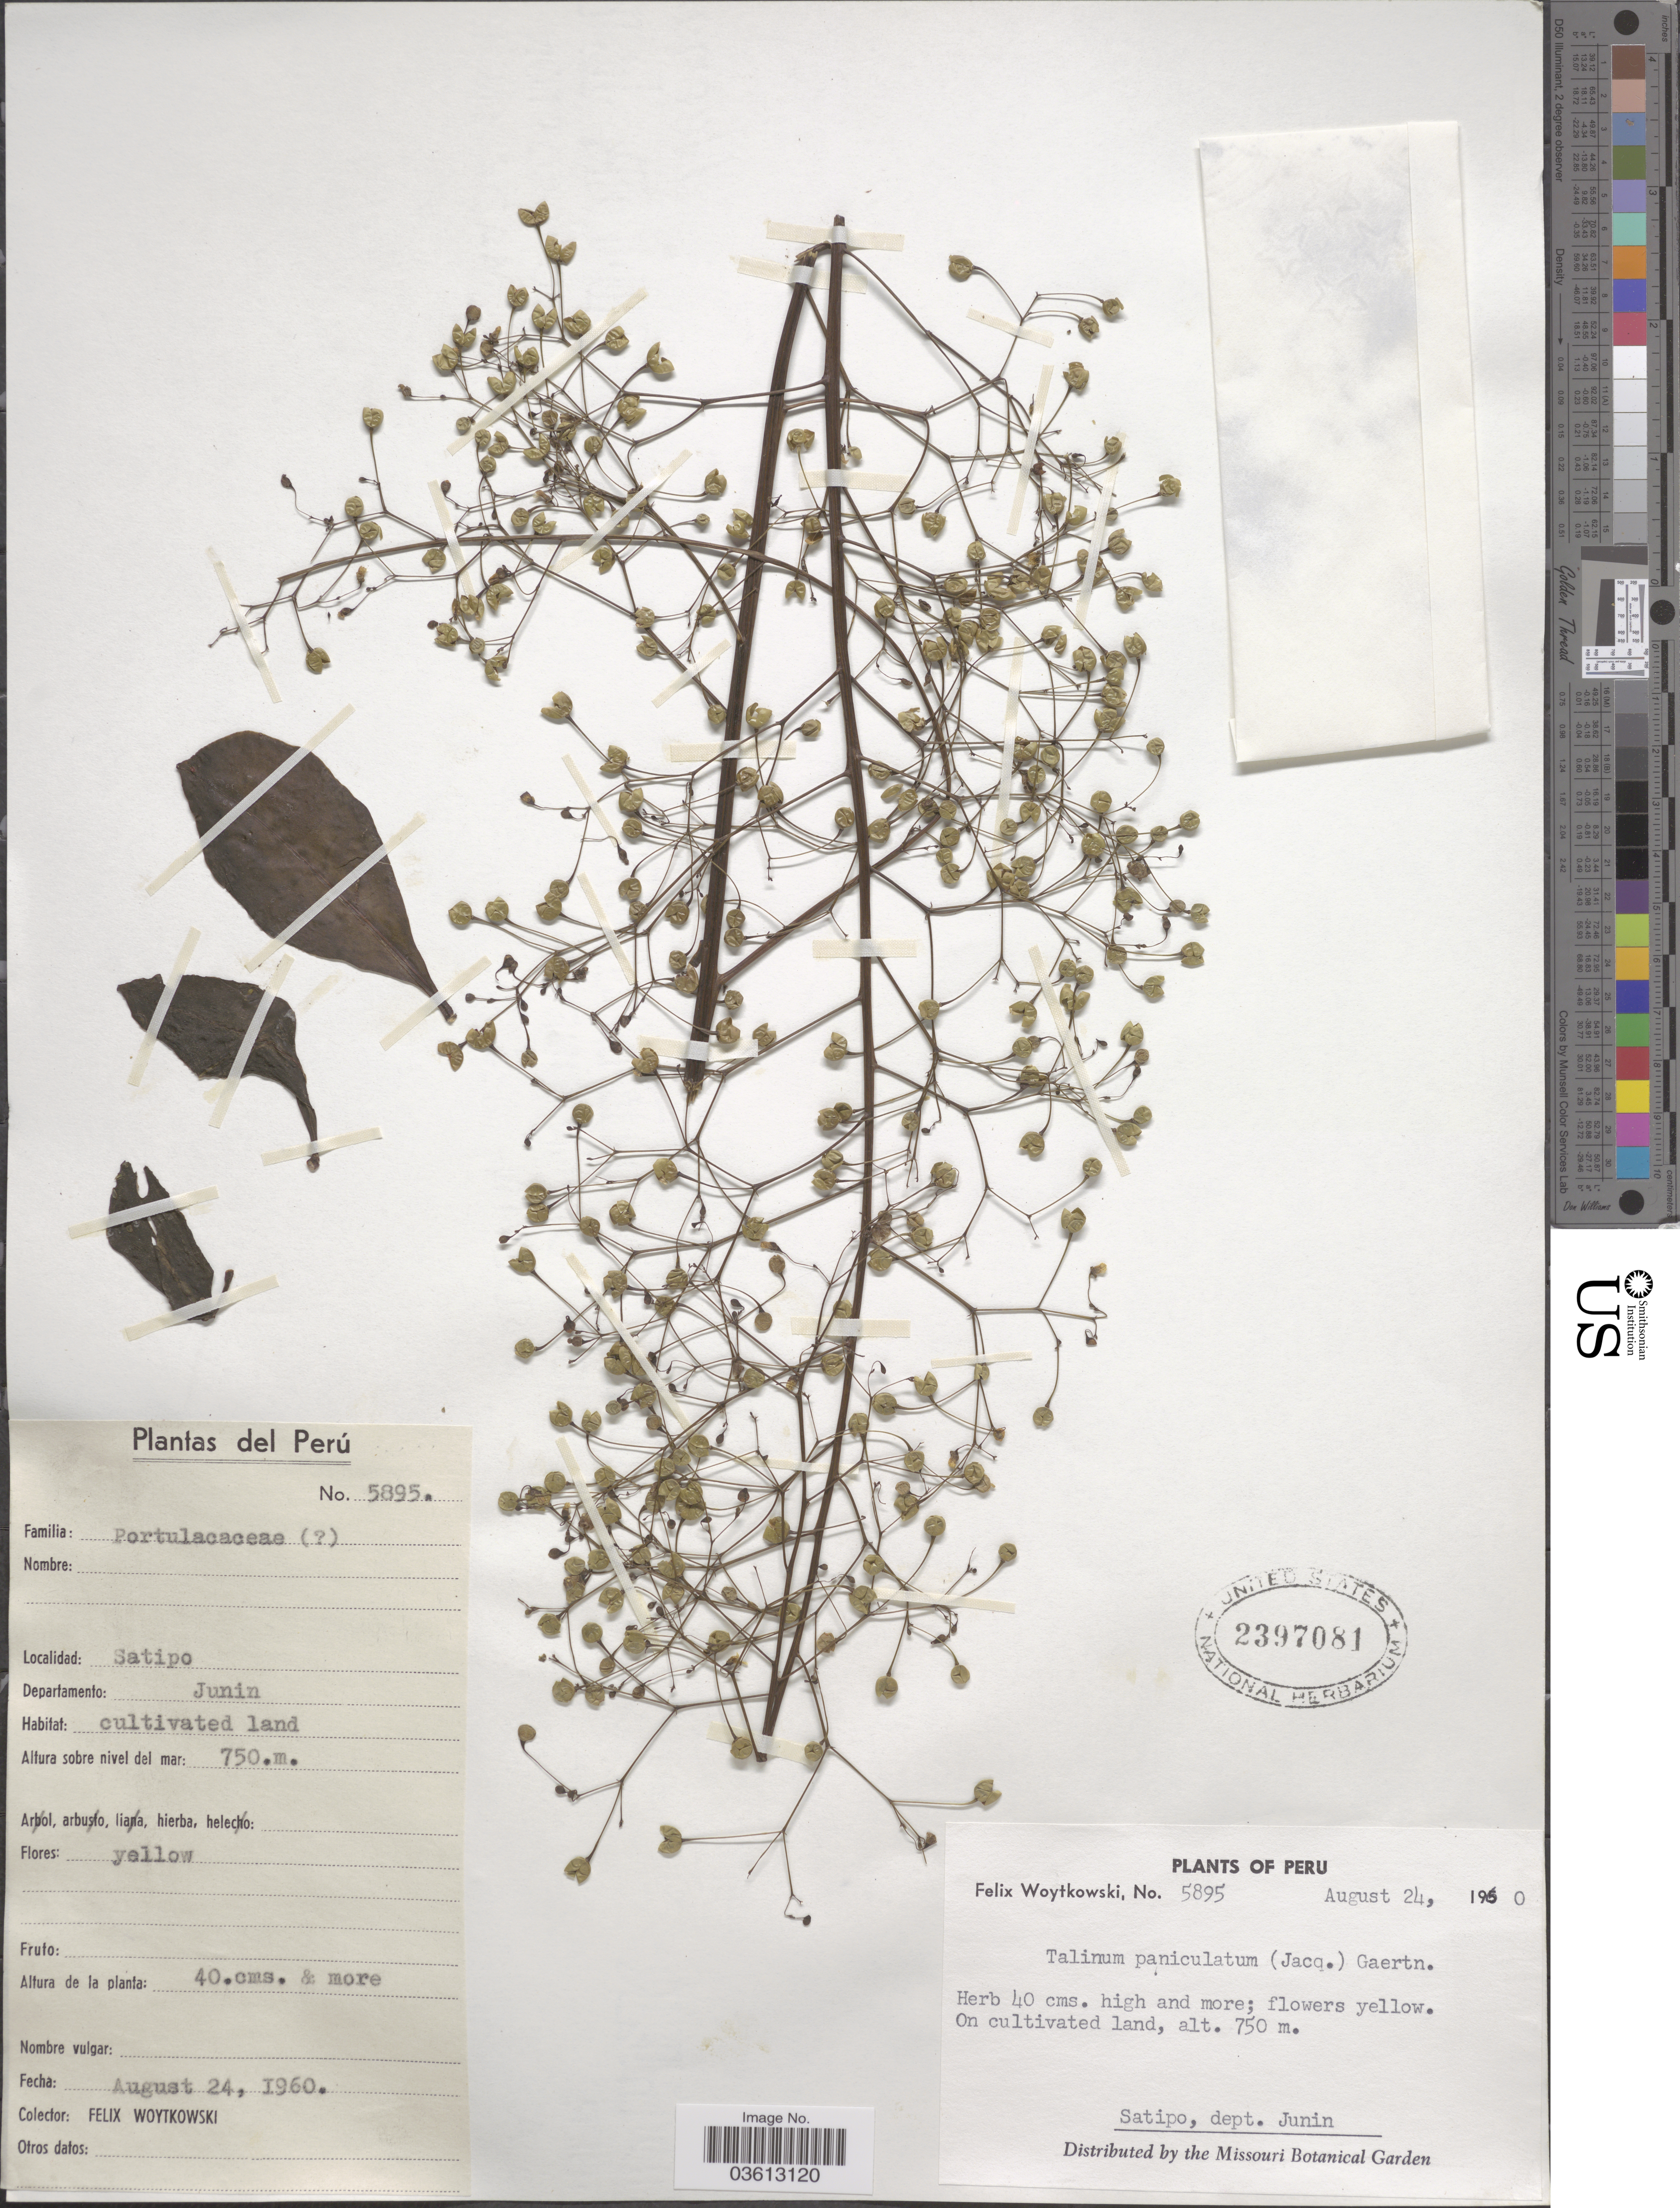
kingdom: Plantae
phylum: Tracheophyta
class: Magnoliopsida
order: Caryophyllales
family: Talinaceae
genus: Talinum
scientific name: Talinum paniculatum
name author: (Jacq.) Gaertn.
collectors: F. Woytkowski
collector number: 5895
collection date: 1960-08-24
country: Peru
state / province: Junín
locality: Satipo, Departamento Junin.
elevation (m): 750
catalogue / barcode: US 2397081